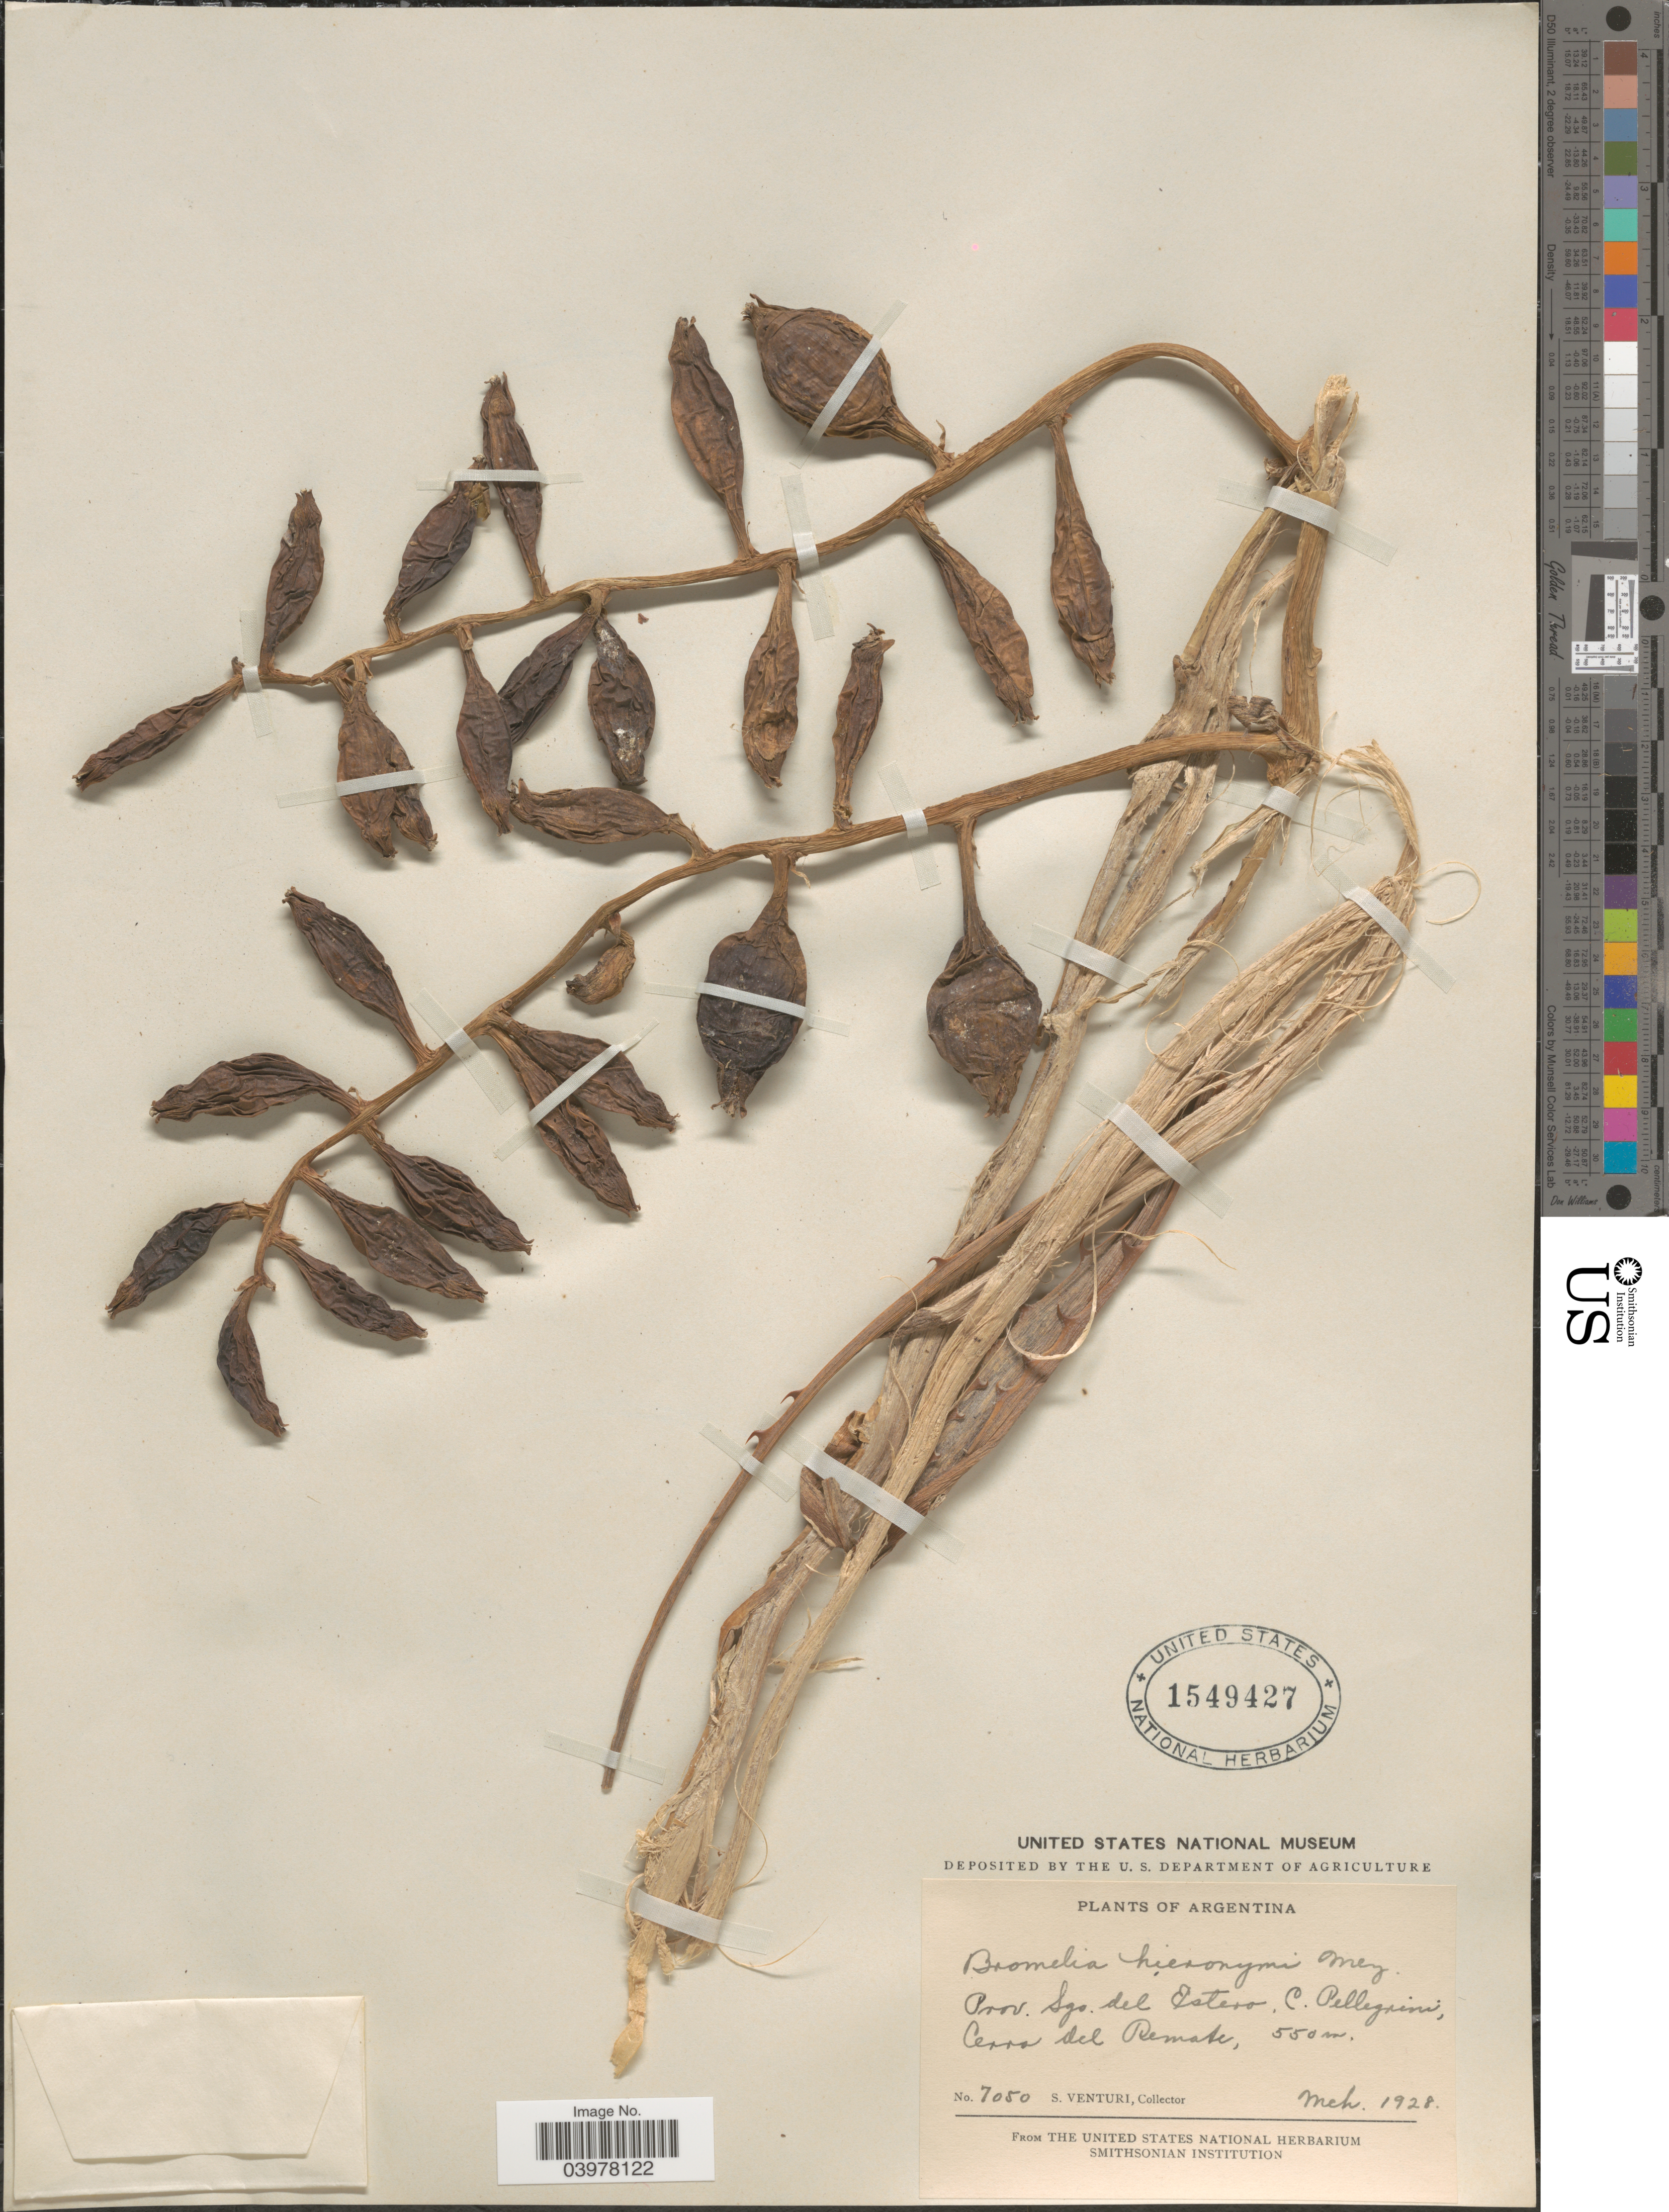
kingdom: Plantae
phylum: Tracheophyta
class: Liliopsida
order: Poales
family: Bromeliaceae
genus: Bromelia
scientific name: Bromelia hieronymi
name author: Mez in Mart.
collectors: S. Venturi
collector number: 7050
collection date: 1928-03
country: Argentina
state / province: Santiago del Estero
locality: C. Pellegrini, Cerro del Remate.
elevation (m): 550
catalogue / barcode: US 1549427